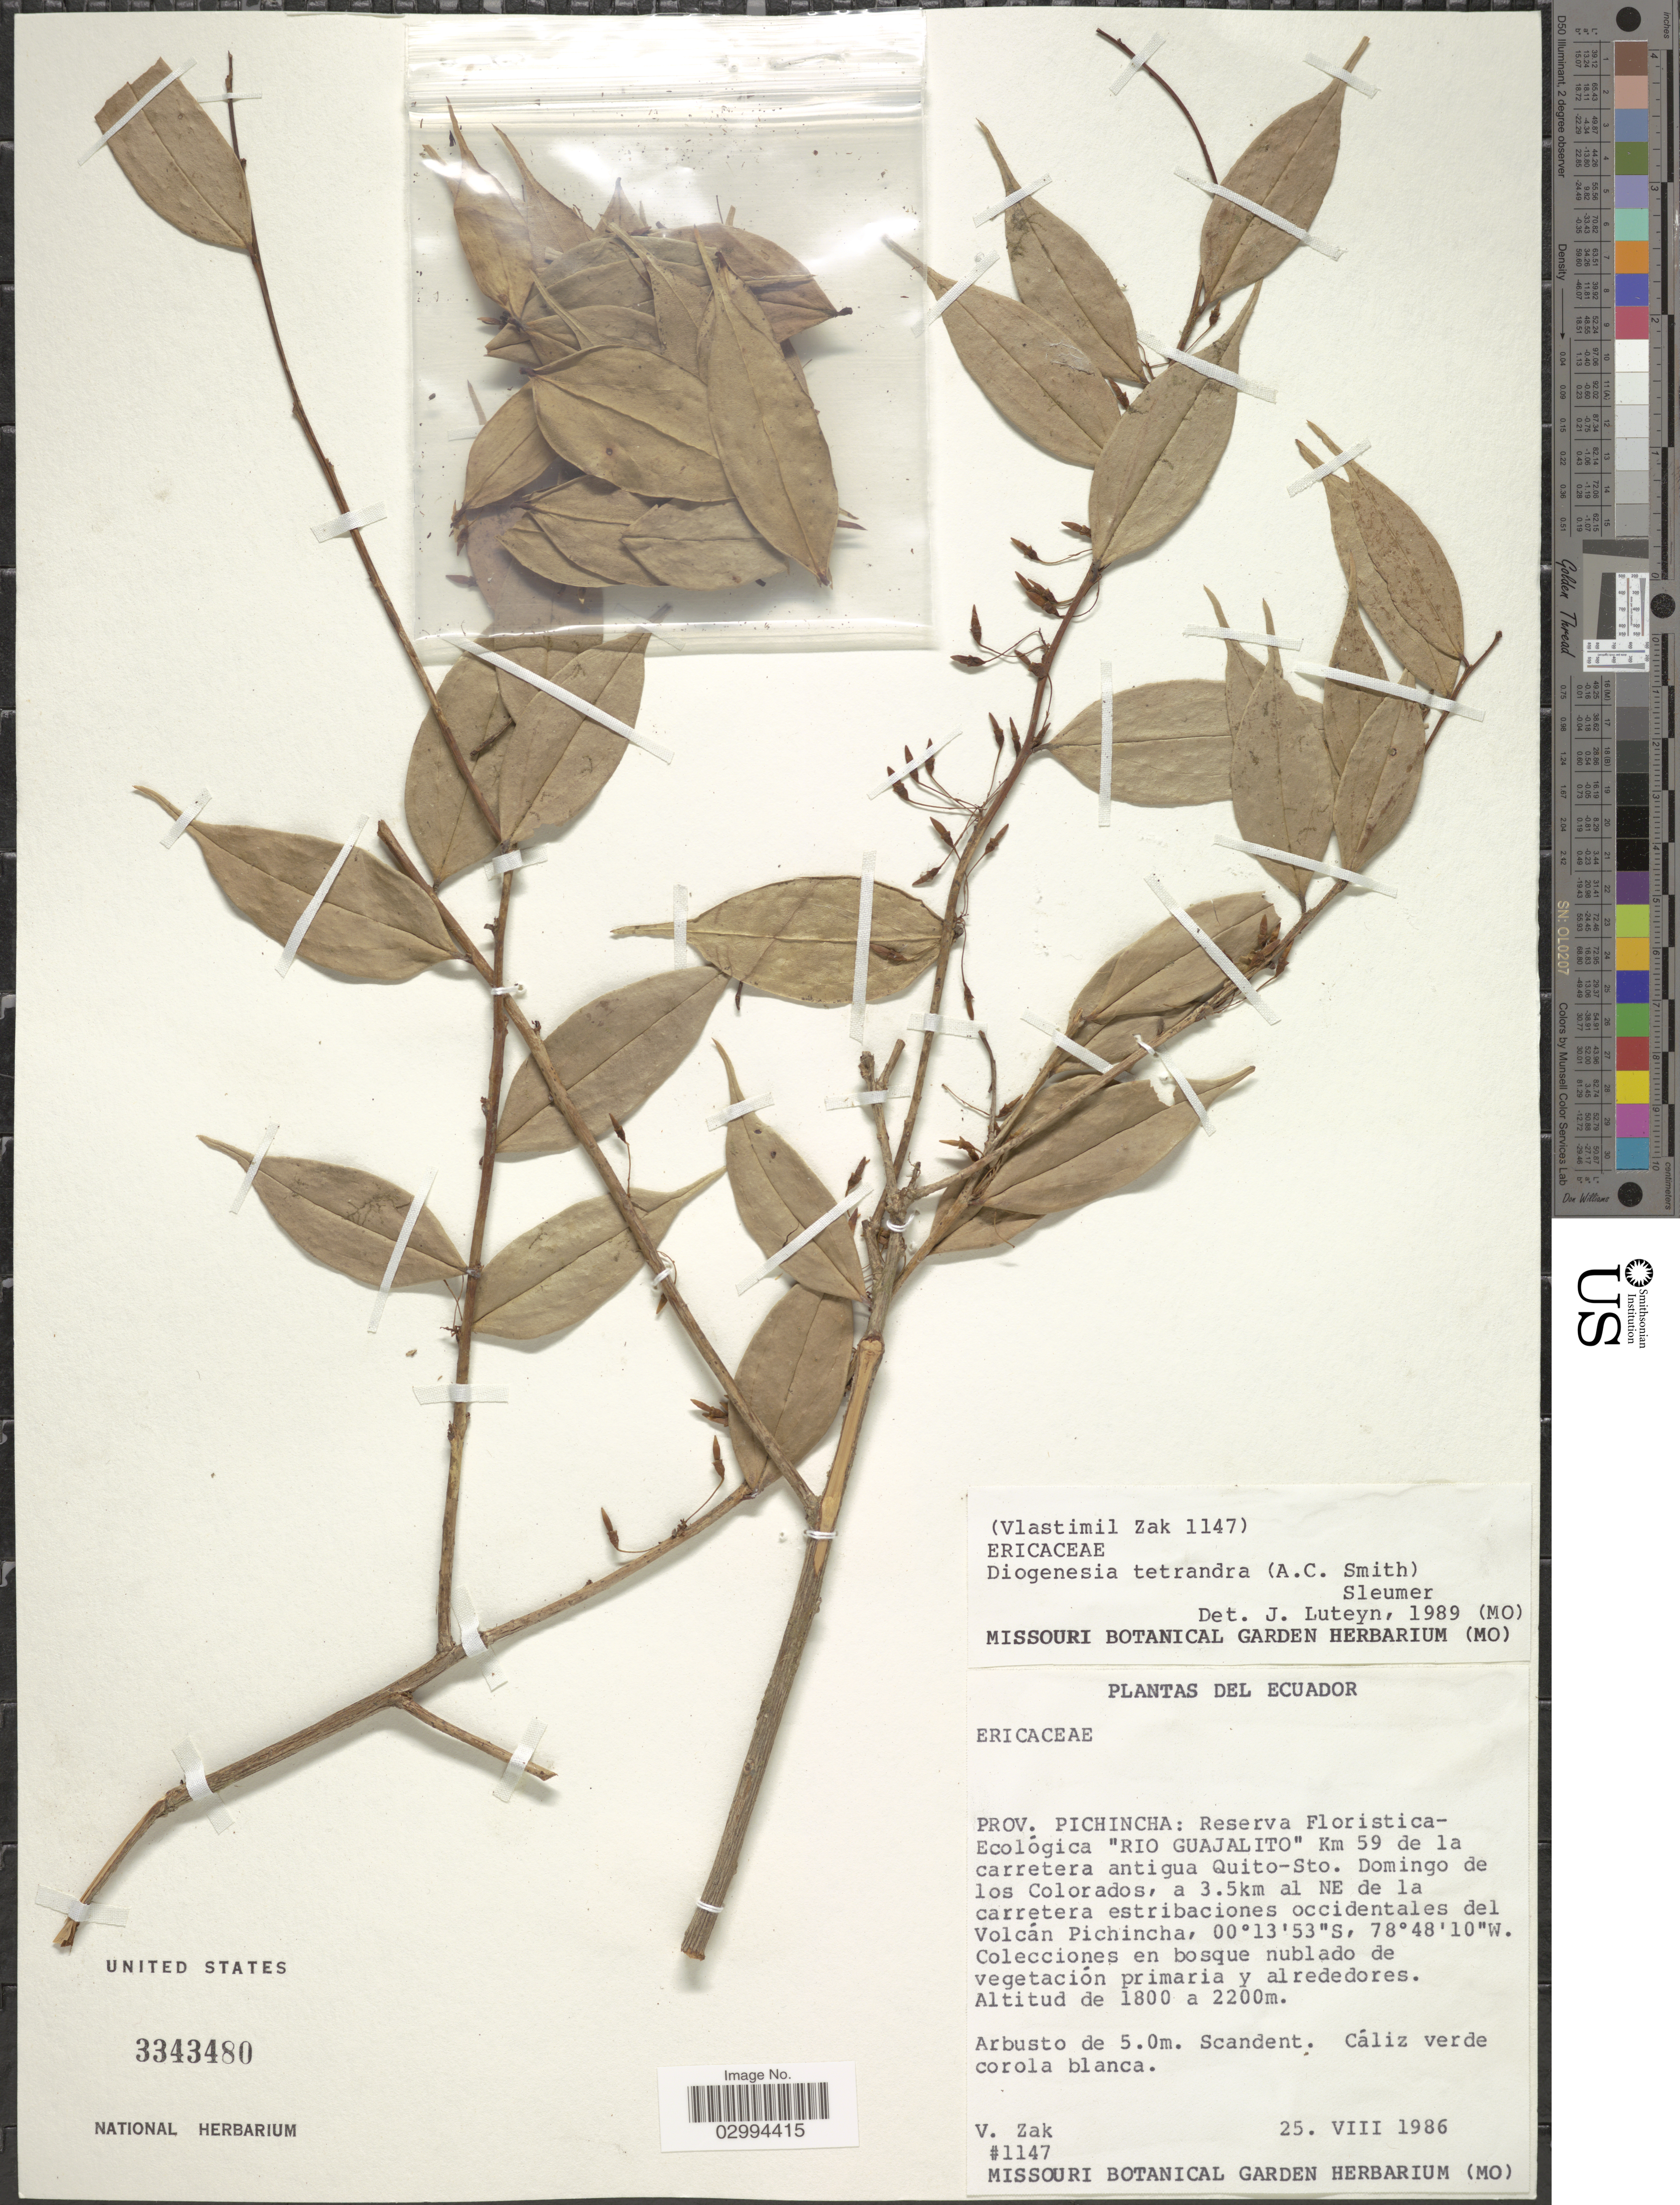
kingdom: Plantae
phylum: Tracheophyta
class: Magnoliopsida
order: Ericales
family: Ericaceae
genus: Diogenesia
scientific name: Diogenesia tetrandra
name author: (A.C. Sm.) Sleumer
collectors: V. Zak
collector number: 1147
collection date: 1986-08-25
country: Ecuador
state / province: Pichincha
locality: Reserva Floristica-Ecológica "Rio Guajalito" Km 59 de la carretera antigua Quito-Sto. Domingo de los Colorados, a 3.5km al NE de la carretera estribaciones occidentales del Volcán Pichincha.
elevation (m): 1800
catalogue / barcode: US 3343480